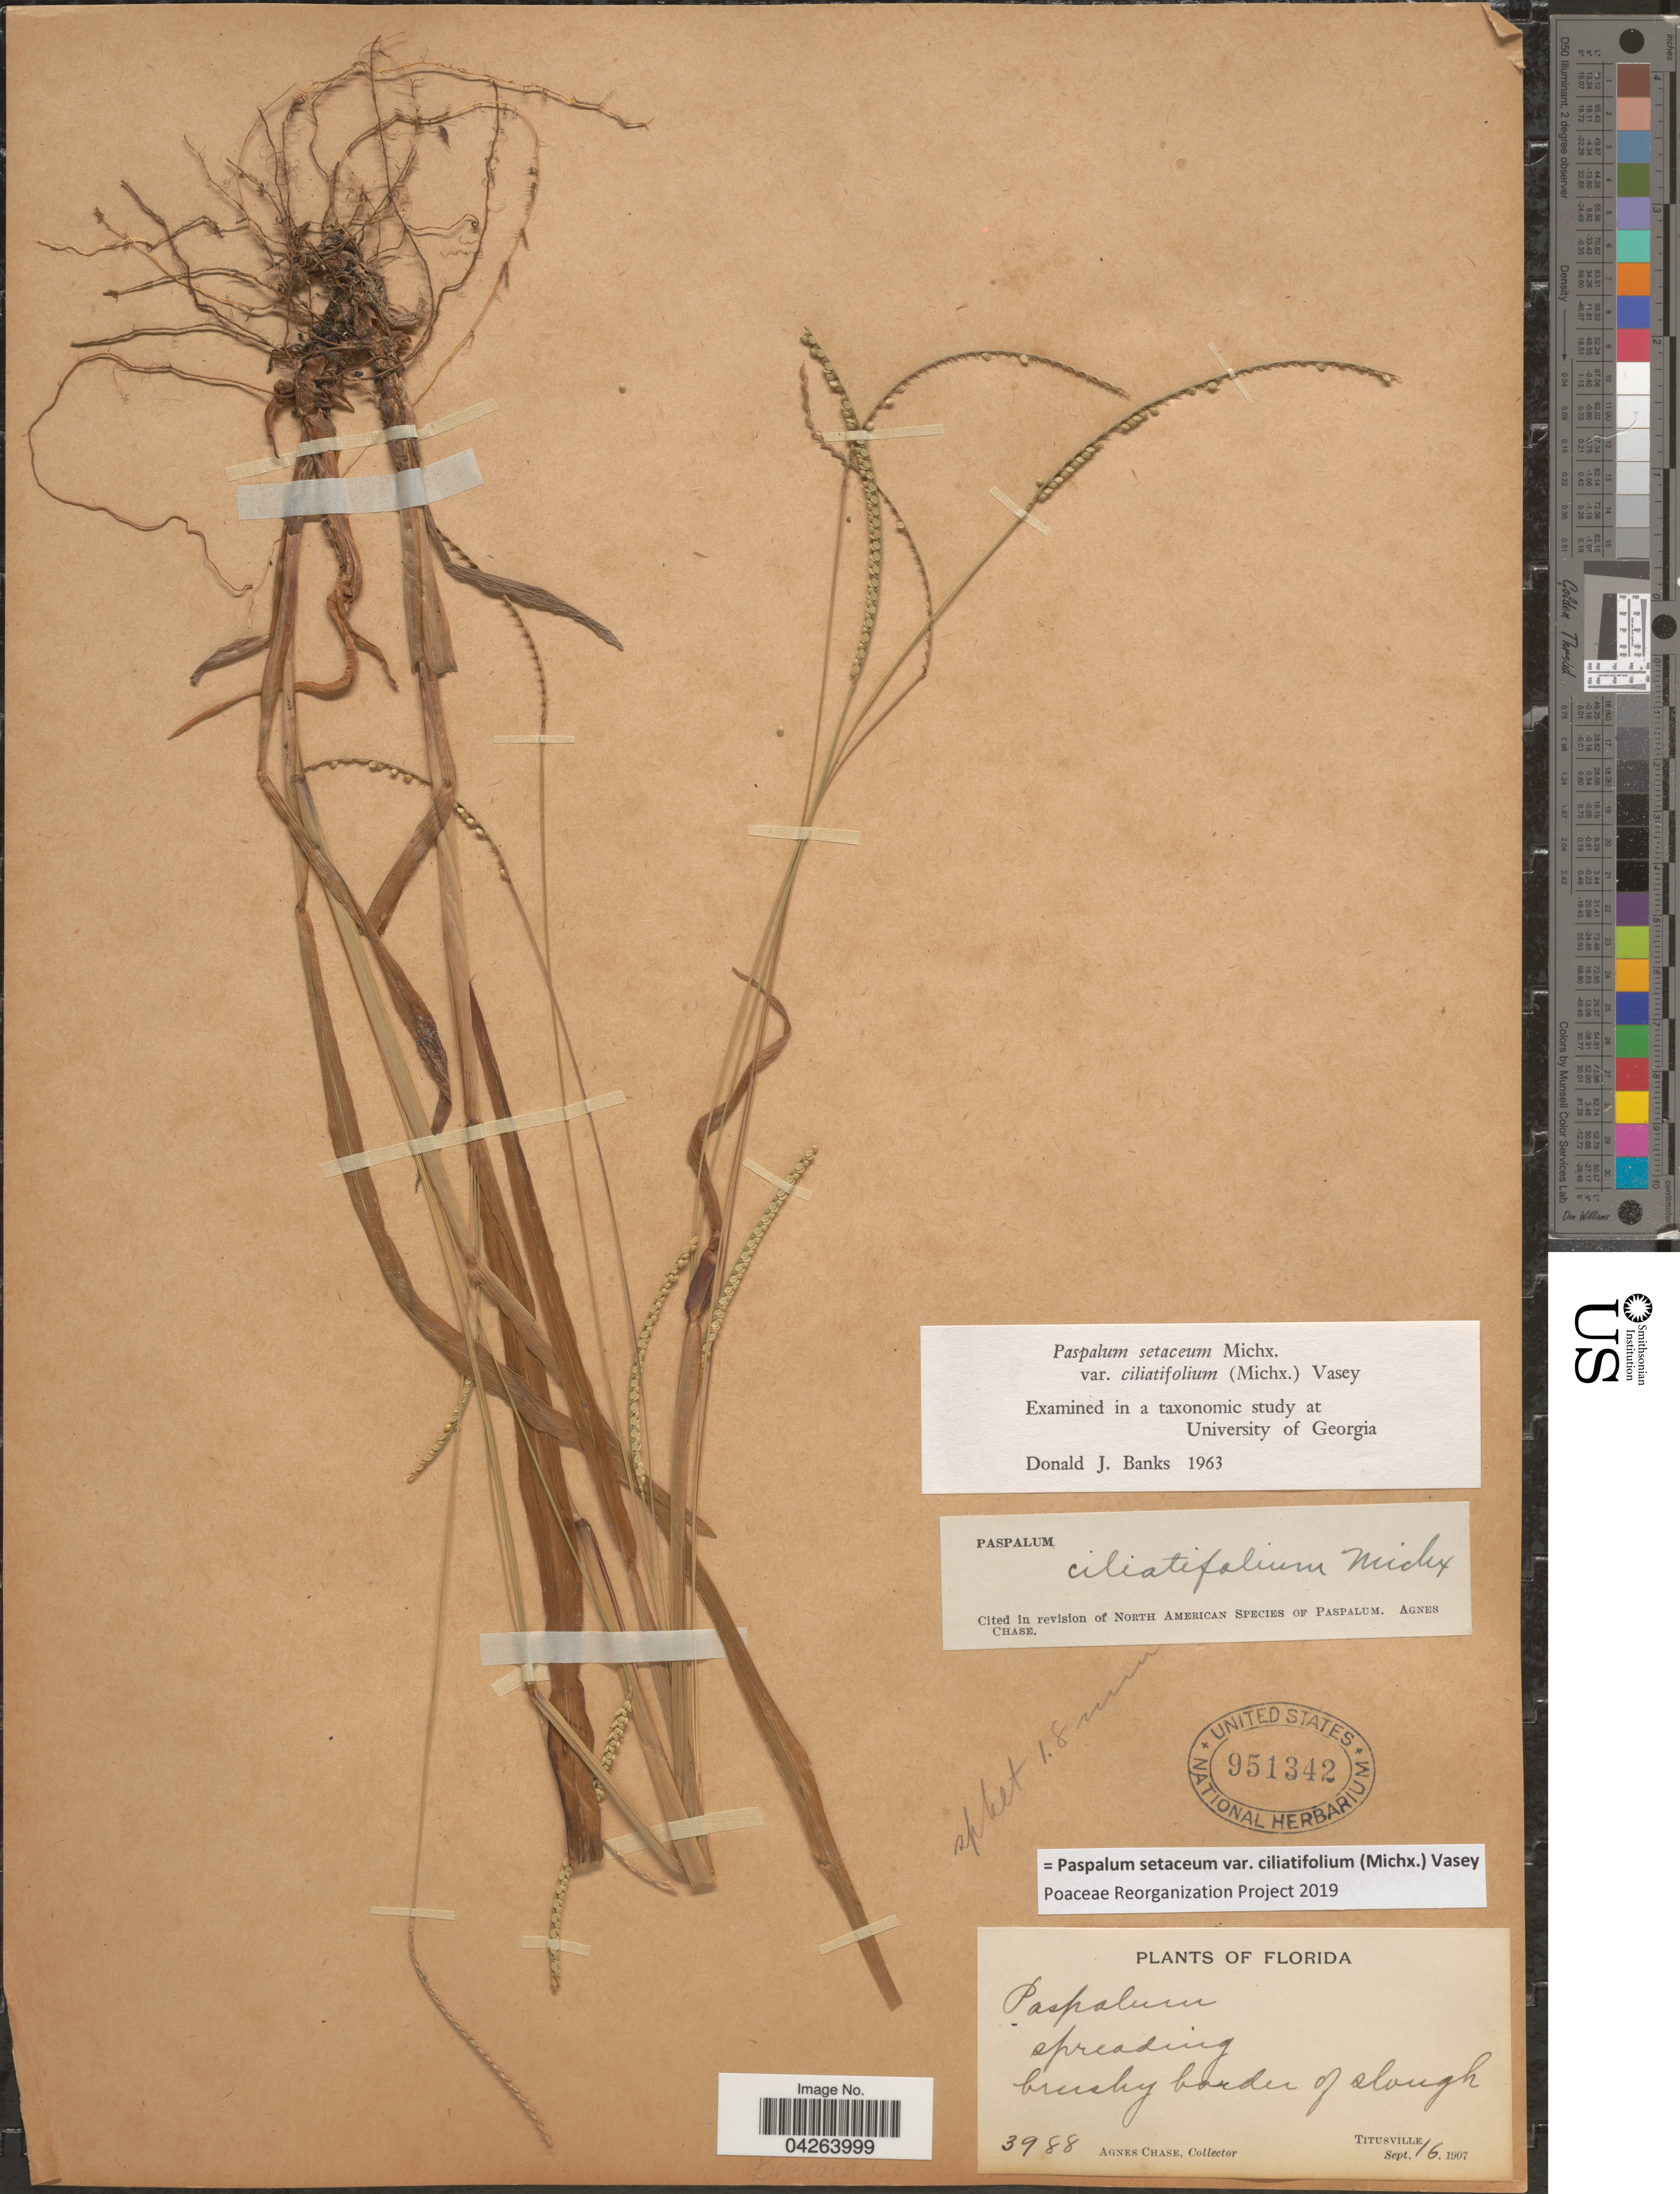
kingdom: Plantae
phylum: Tracheophyta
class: Liliopsida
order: Poales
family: Poaceae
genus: Paspalum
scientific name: Paspalum setaceum var. ciliatifolium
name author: (Michx.) Vasey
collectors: A. Chase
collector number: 3988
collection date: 1907-09-16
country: United States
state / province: Florida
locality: Brushy border of slough. Titusville. Brevard Co.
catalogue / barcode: US 951342